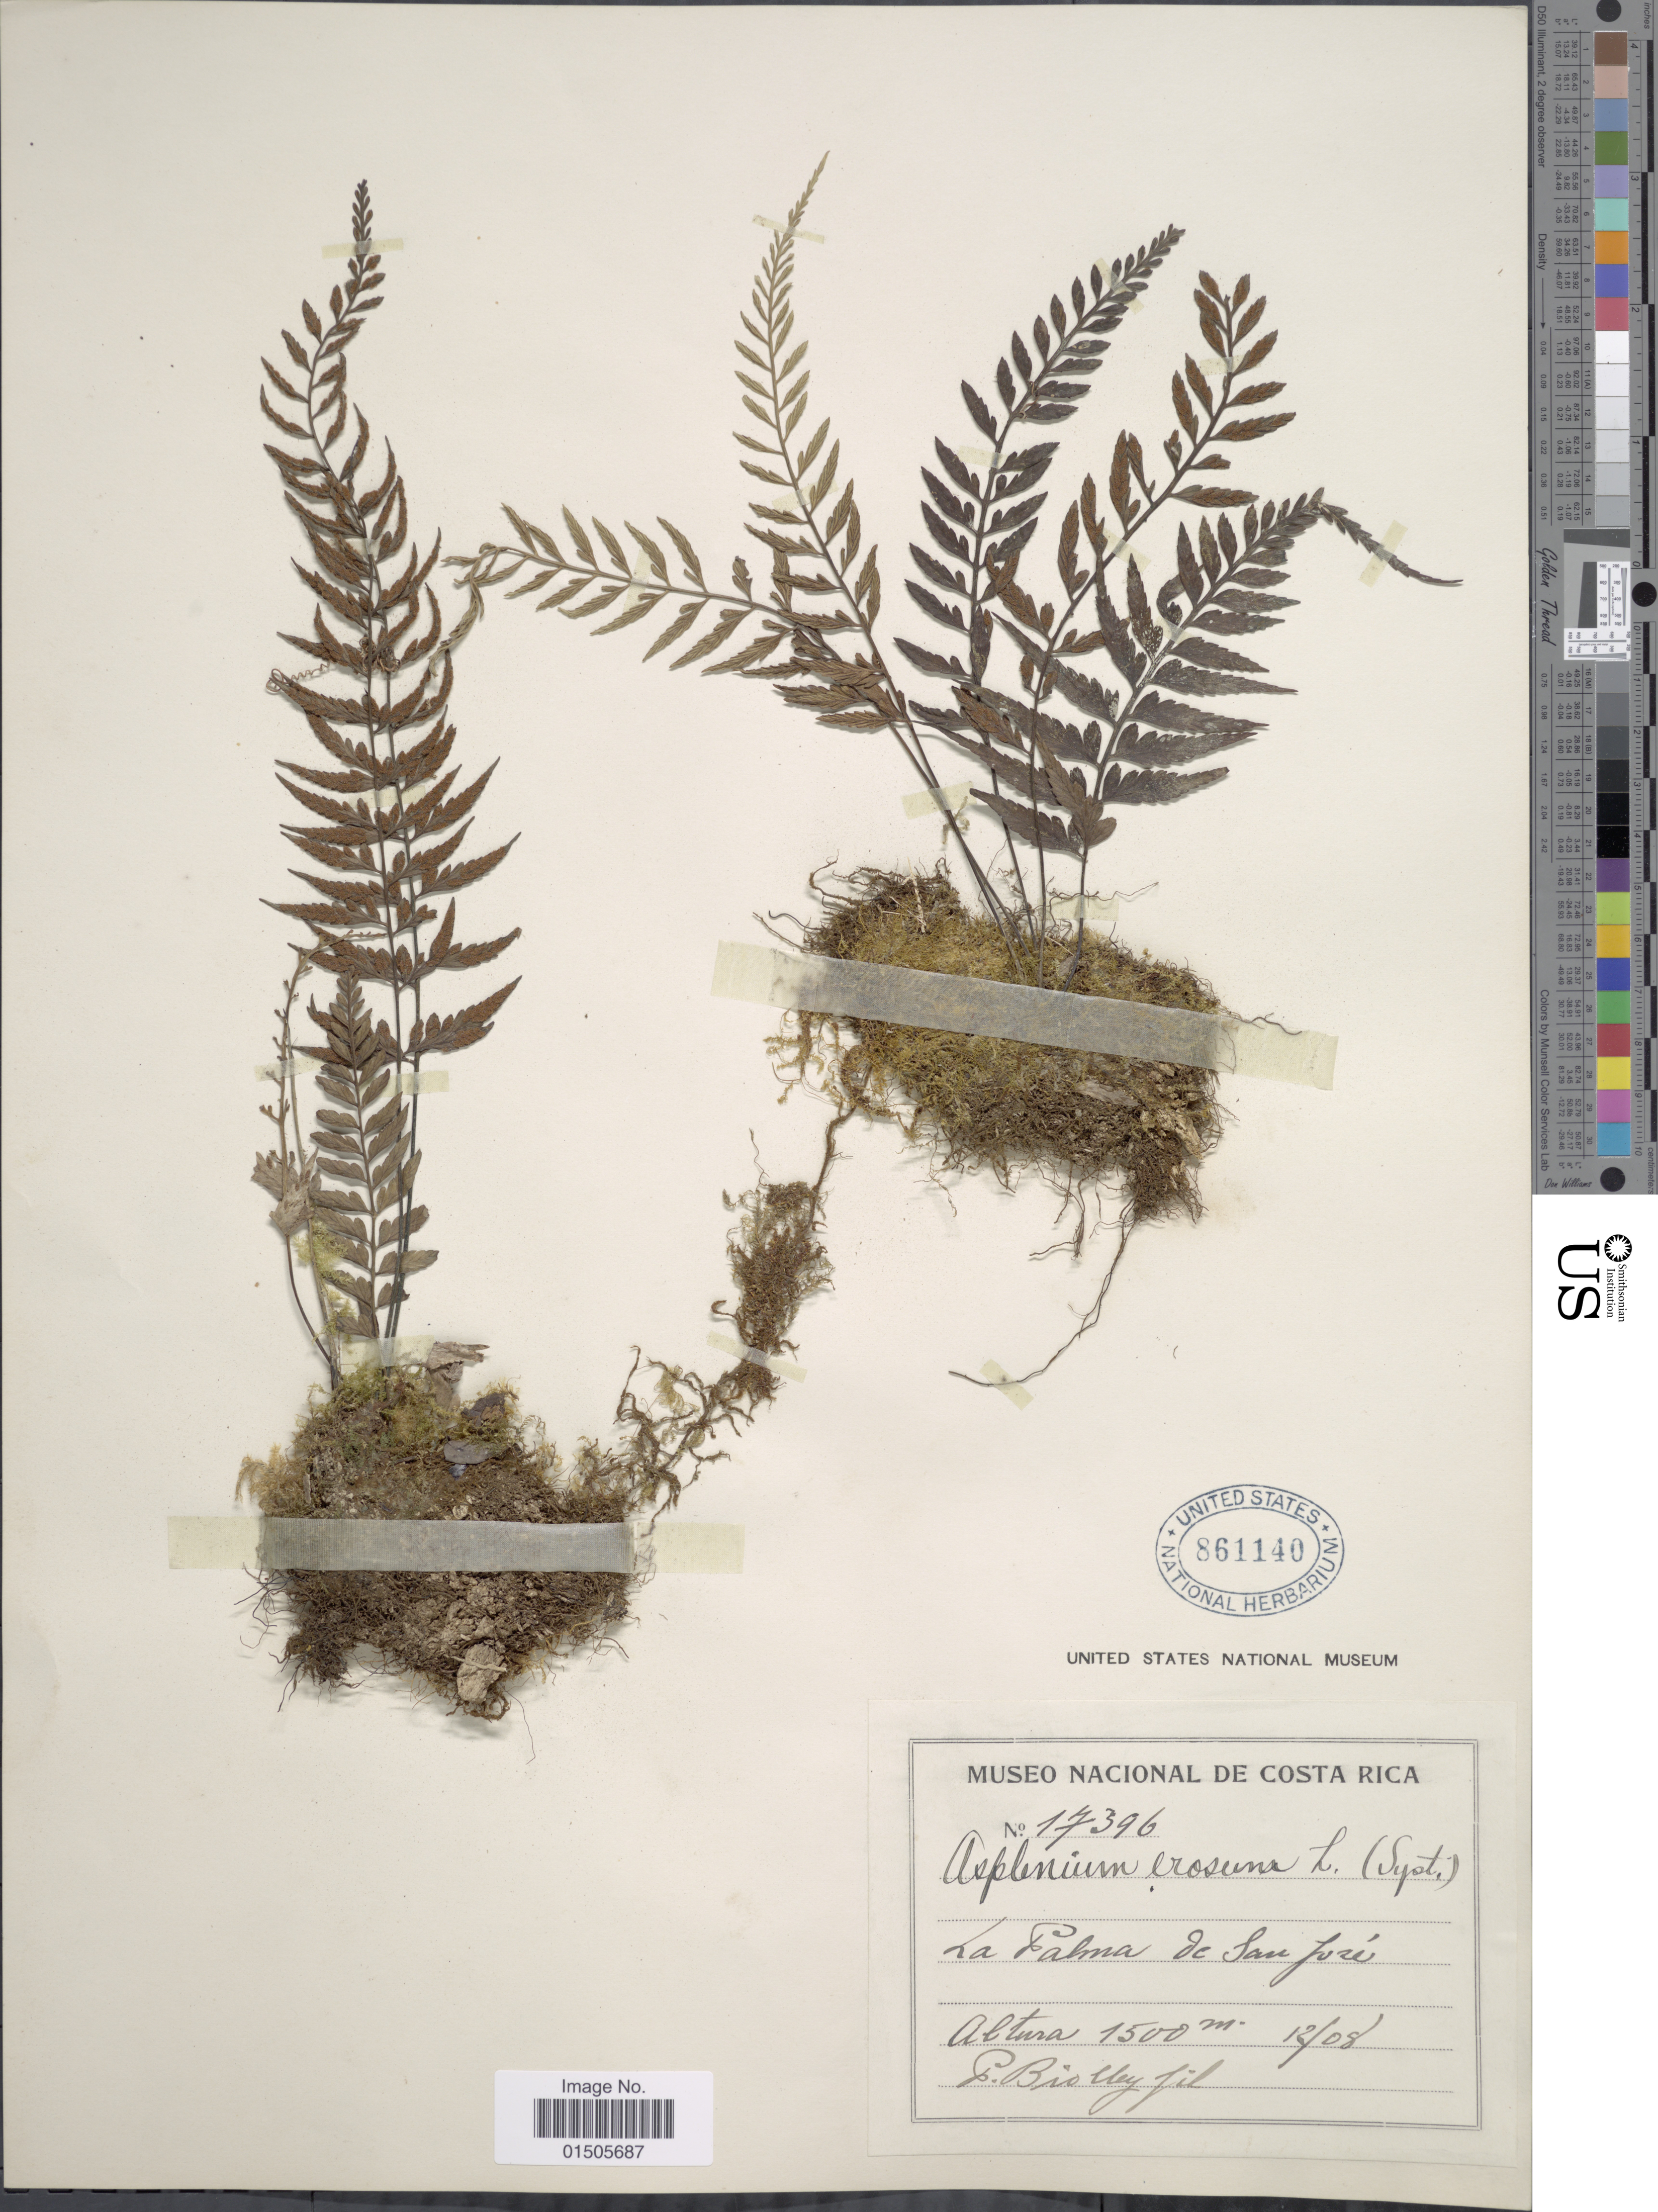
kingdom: Plantae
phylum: Tracheophyta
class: Polypodiopsida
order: Polypodiales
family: Aspleniaceae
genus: Asplenium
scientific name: Asplenium auritum var. intermedium ined.?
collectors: P. Biolley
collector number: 17396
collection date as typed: Transcribed d/m/y: /12/8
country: Costa Rica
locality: La Palma de san Fore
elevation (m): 1500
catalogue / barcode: US 861140